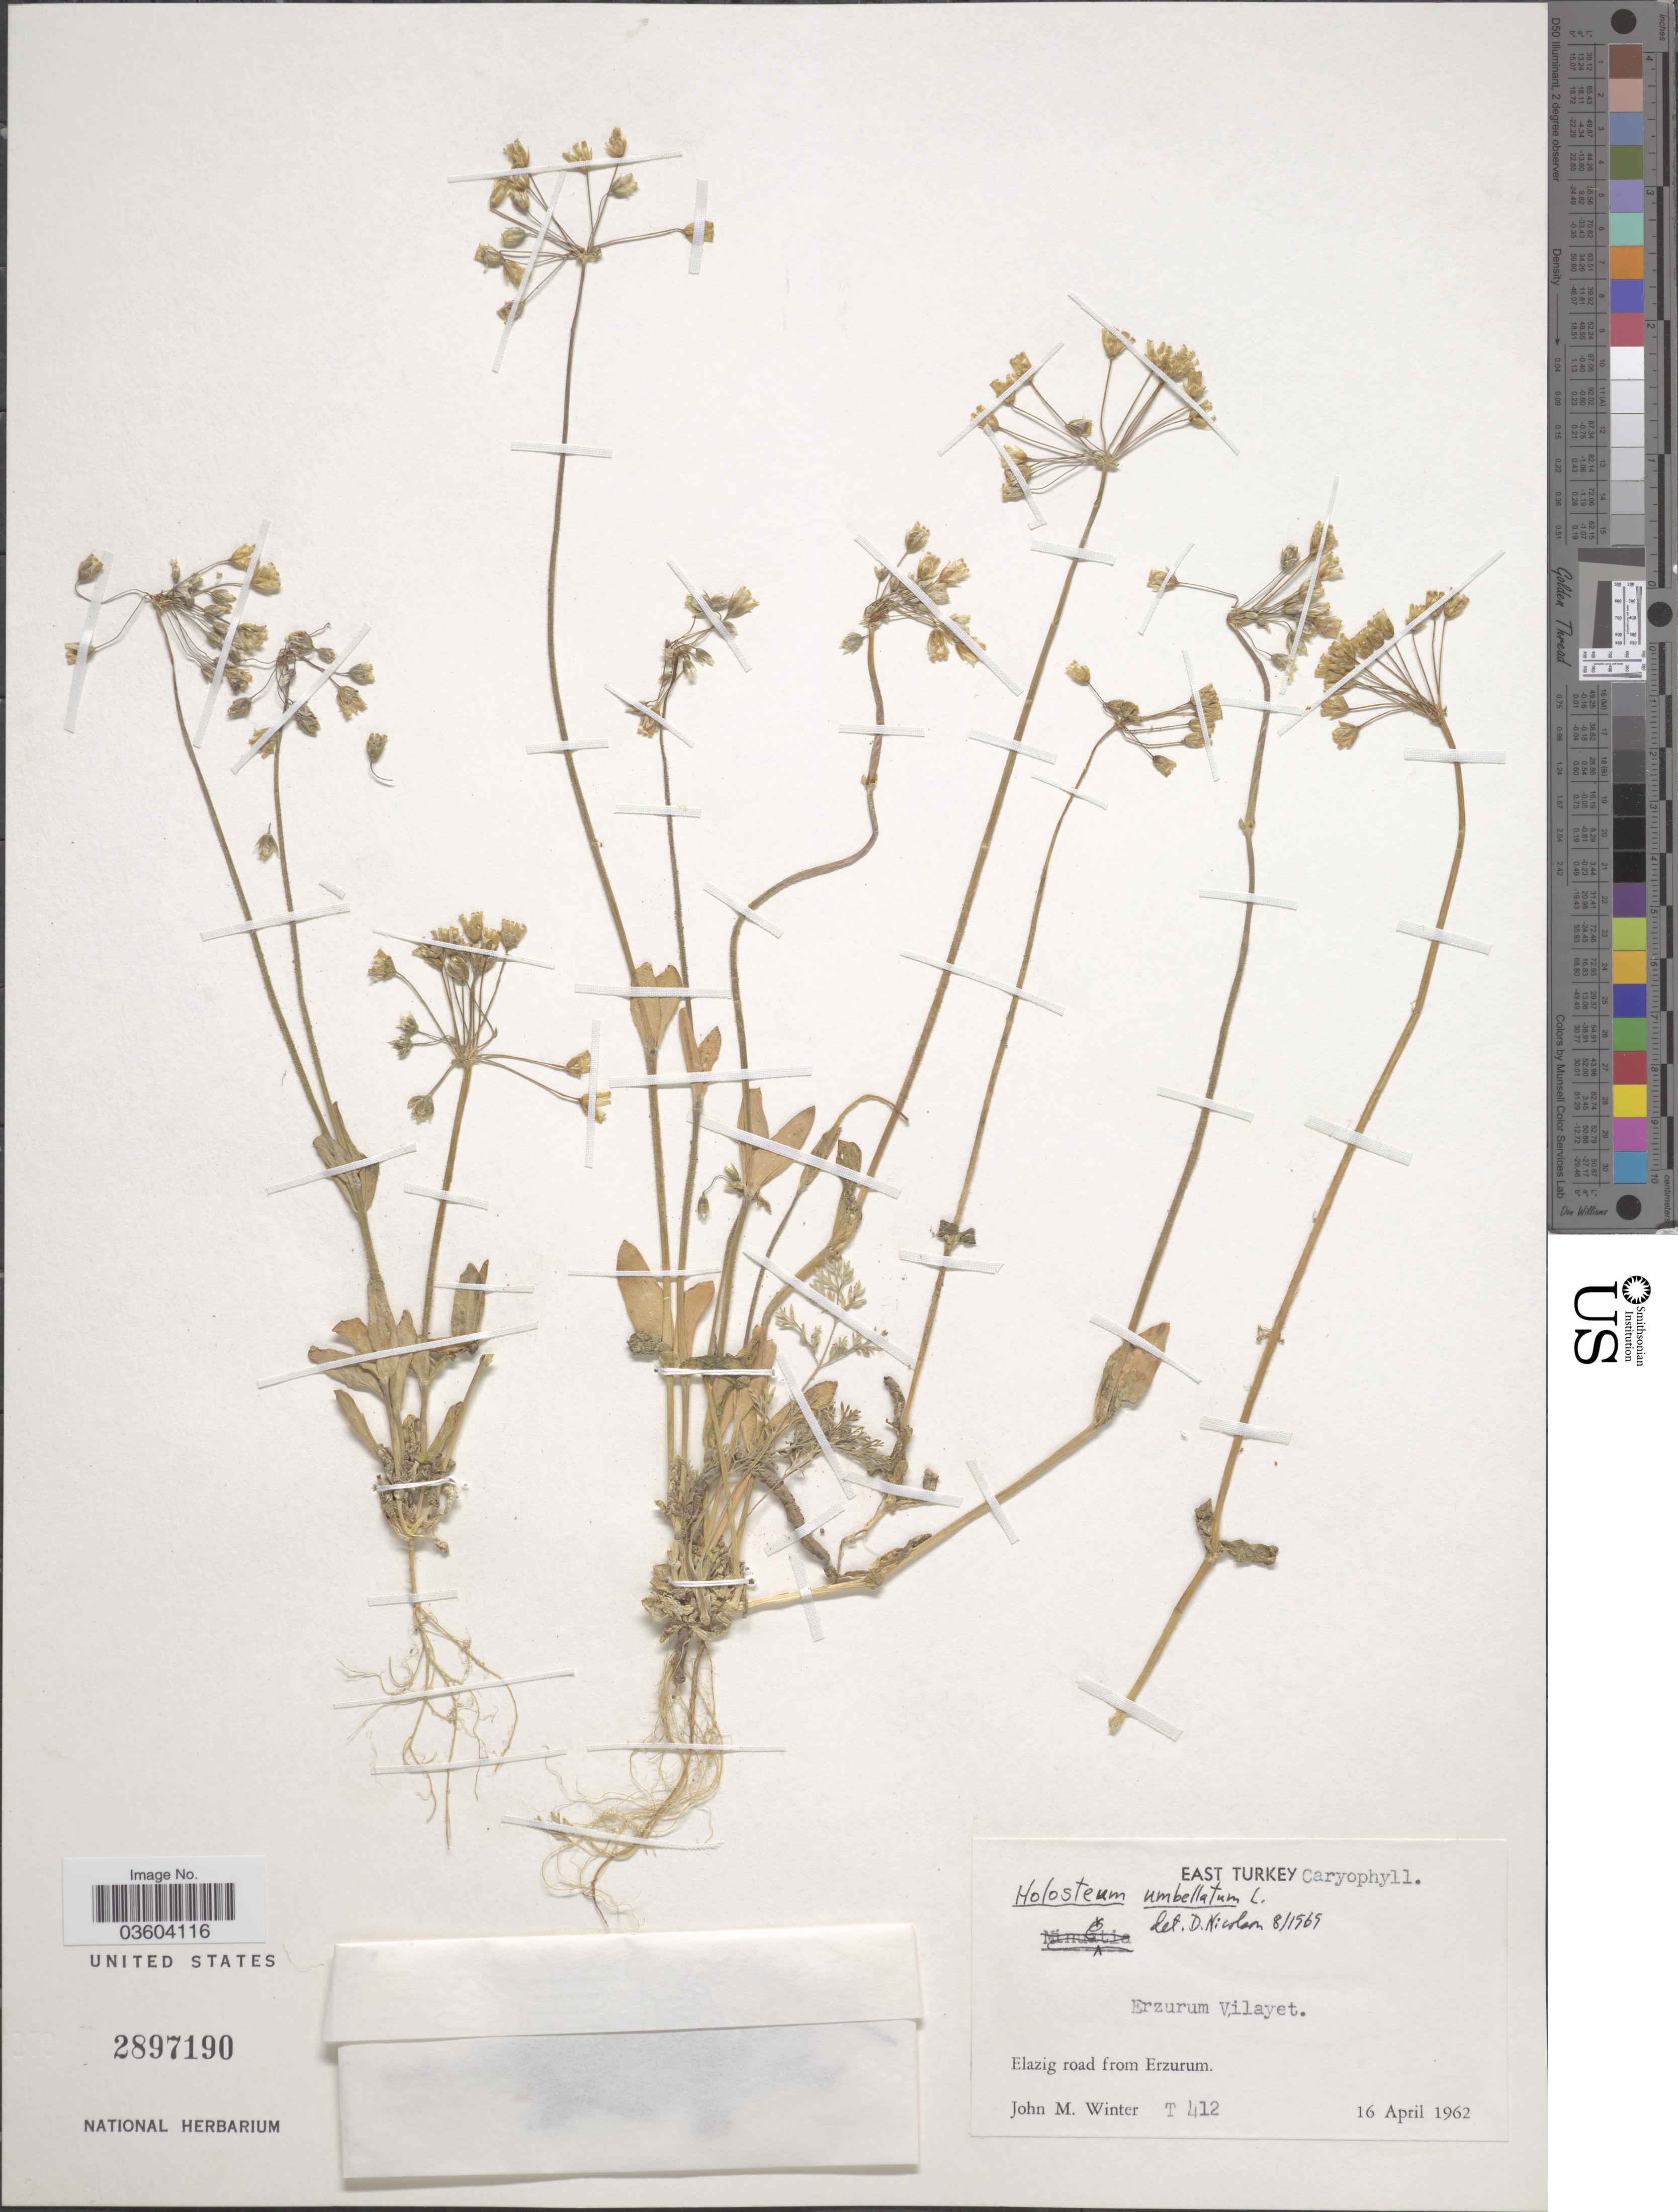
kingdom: Plantae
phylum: Tracheophyta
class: Magnoliopsida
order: Caryophyllales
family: Caryophyllaceae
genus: Holosteum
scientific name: Holosteum umbellatum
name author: L.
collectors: J. M. Winter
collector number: T 412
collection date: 1962-04-16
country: Turkey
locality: East Turkey. Elazig road from Erzurum.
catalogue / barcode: US 2897190